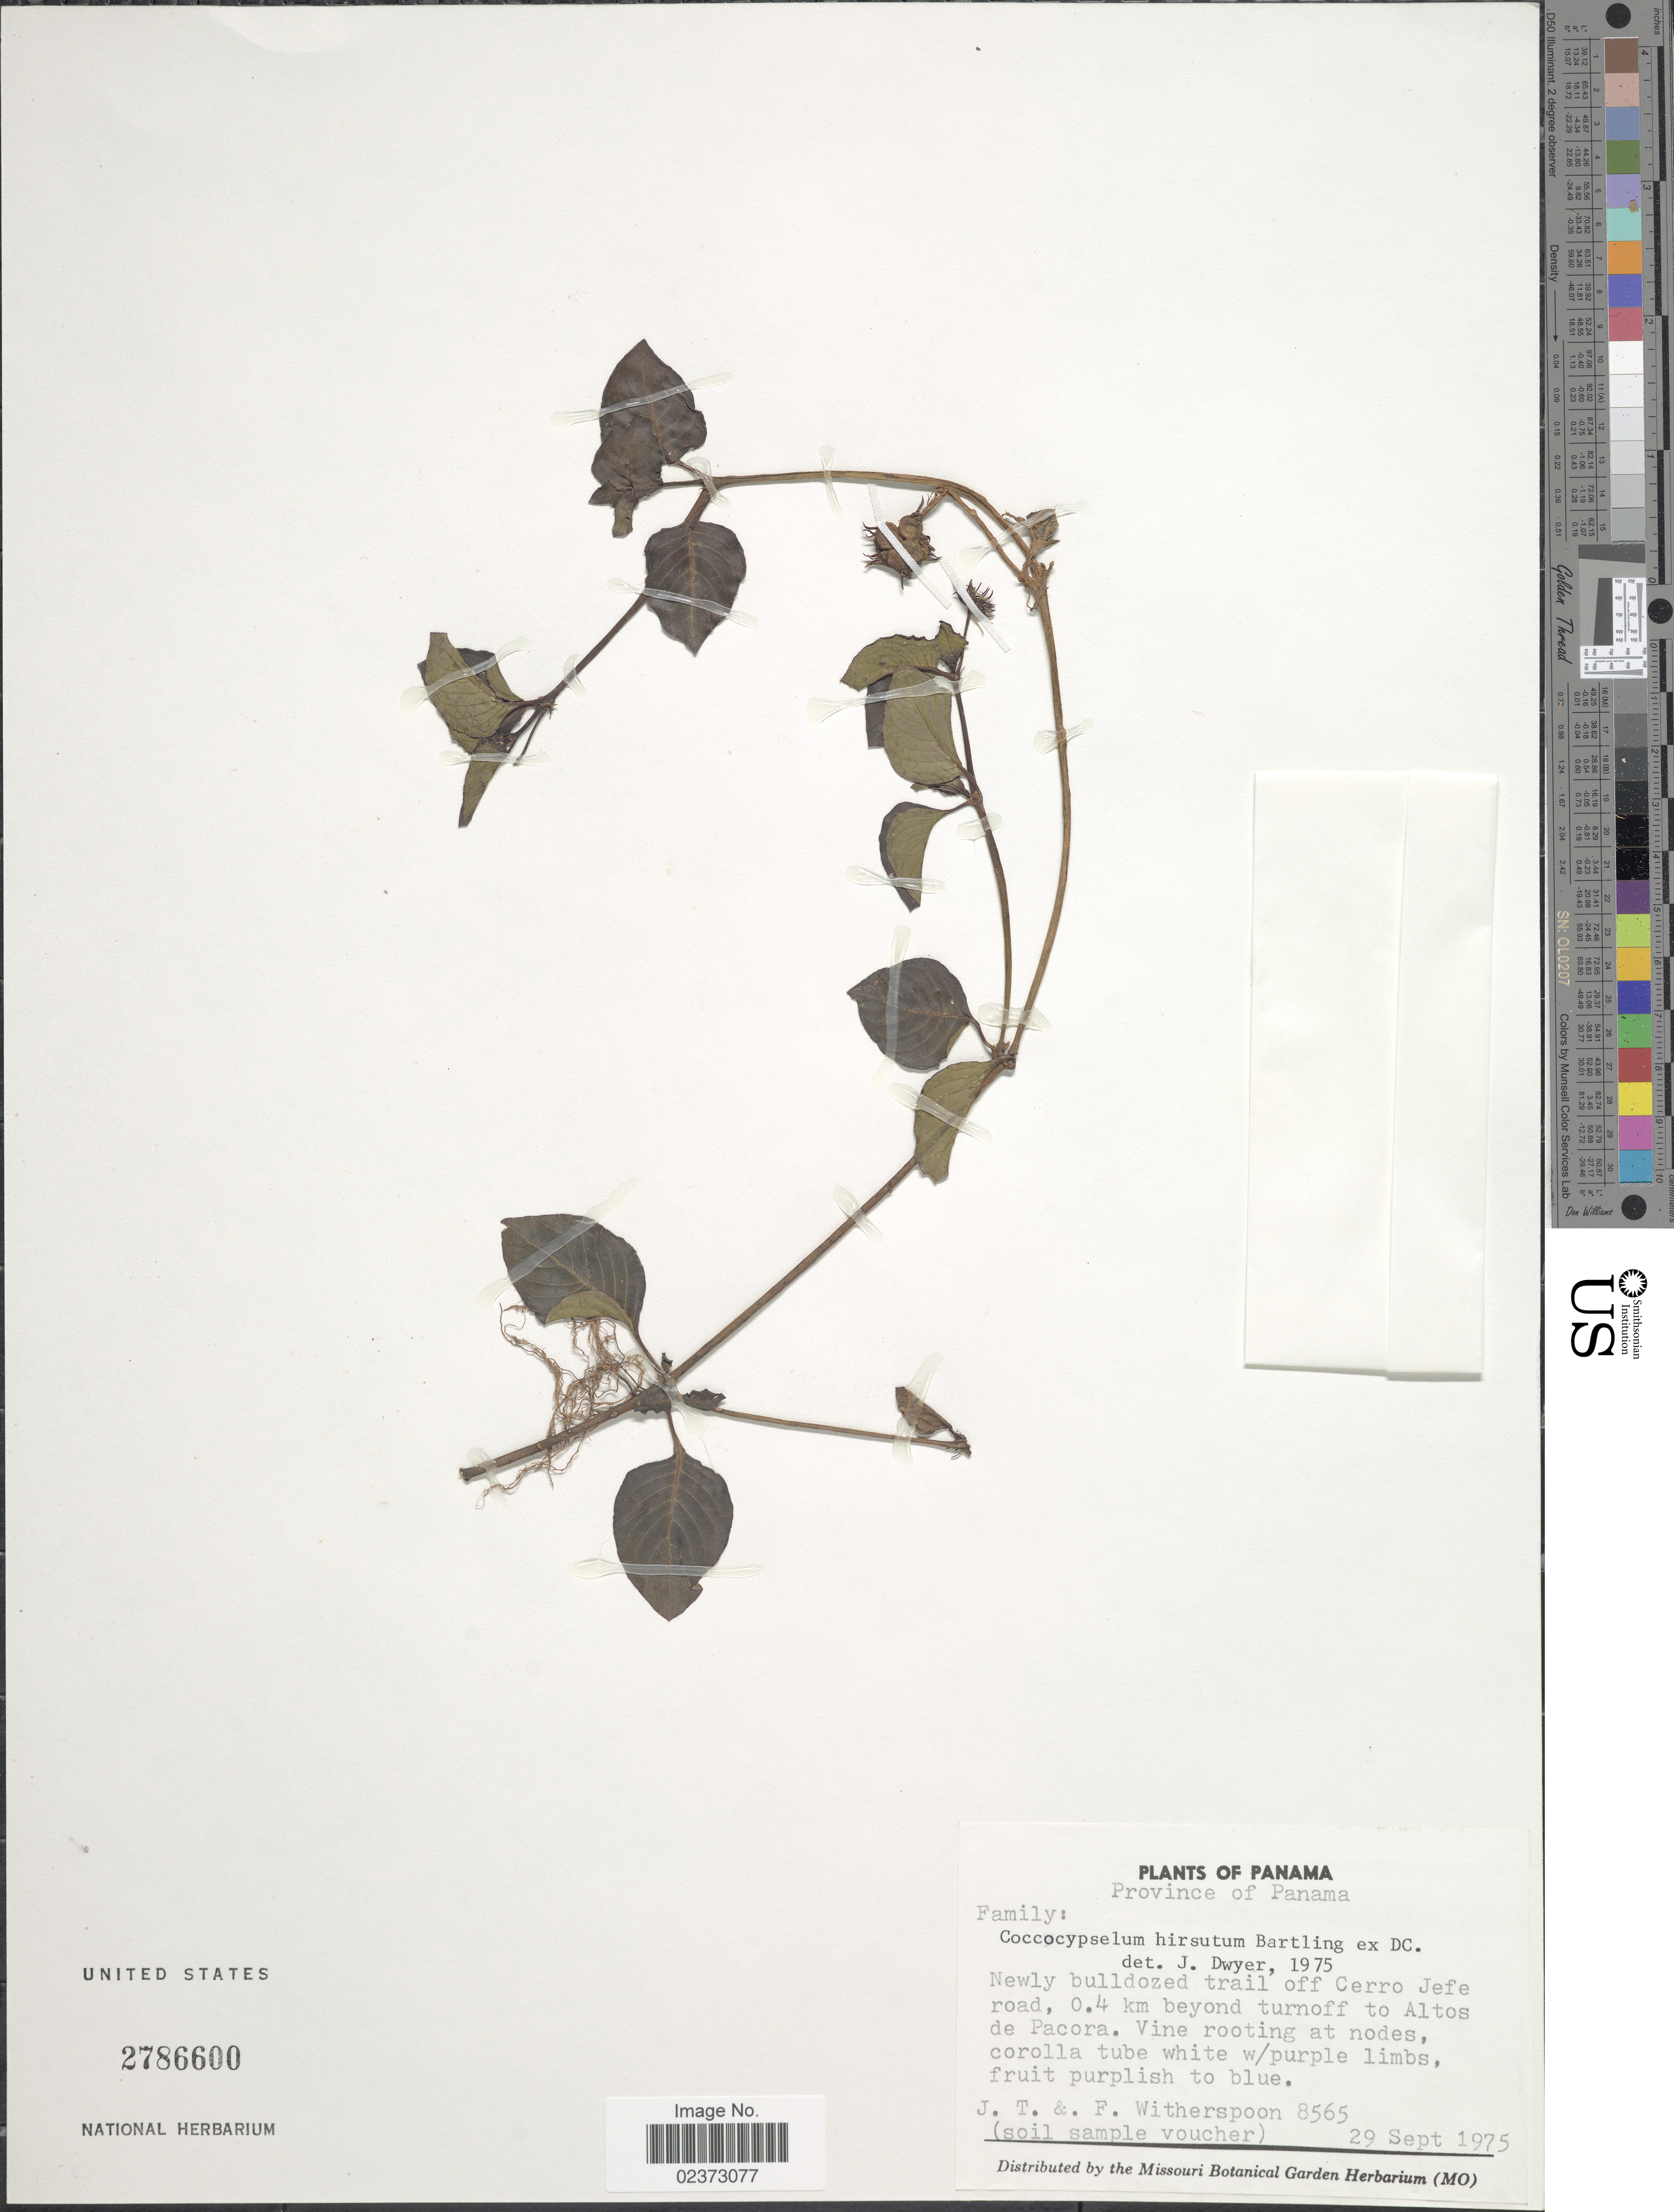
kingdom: Plantae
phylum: Tracheophyta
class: Magnoliopsida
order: Gentianales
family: Rubiaceae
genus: Coccocypselum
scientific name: Coccocypselum hispidulum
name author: (Standl.) Standl.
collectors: J. Witherspoon & F. Witherspoon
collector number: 8565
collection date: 1975-09-29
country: Panama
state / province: Panamá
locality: Newly bulldozed trail off Cerro Jefe road, 0.4 km beyond turnoff to Altos de Pacora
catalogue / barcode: US 2786600